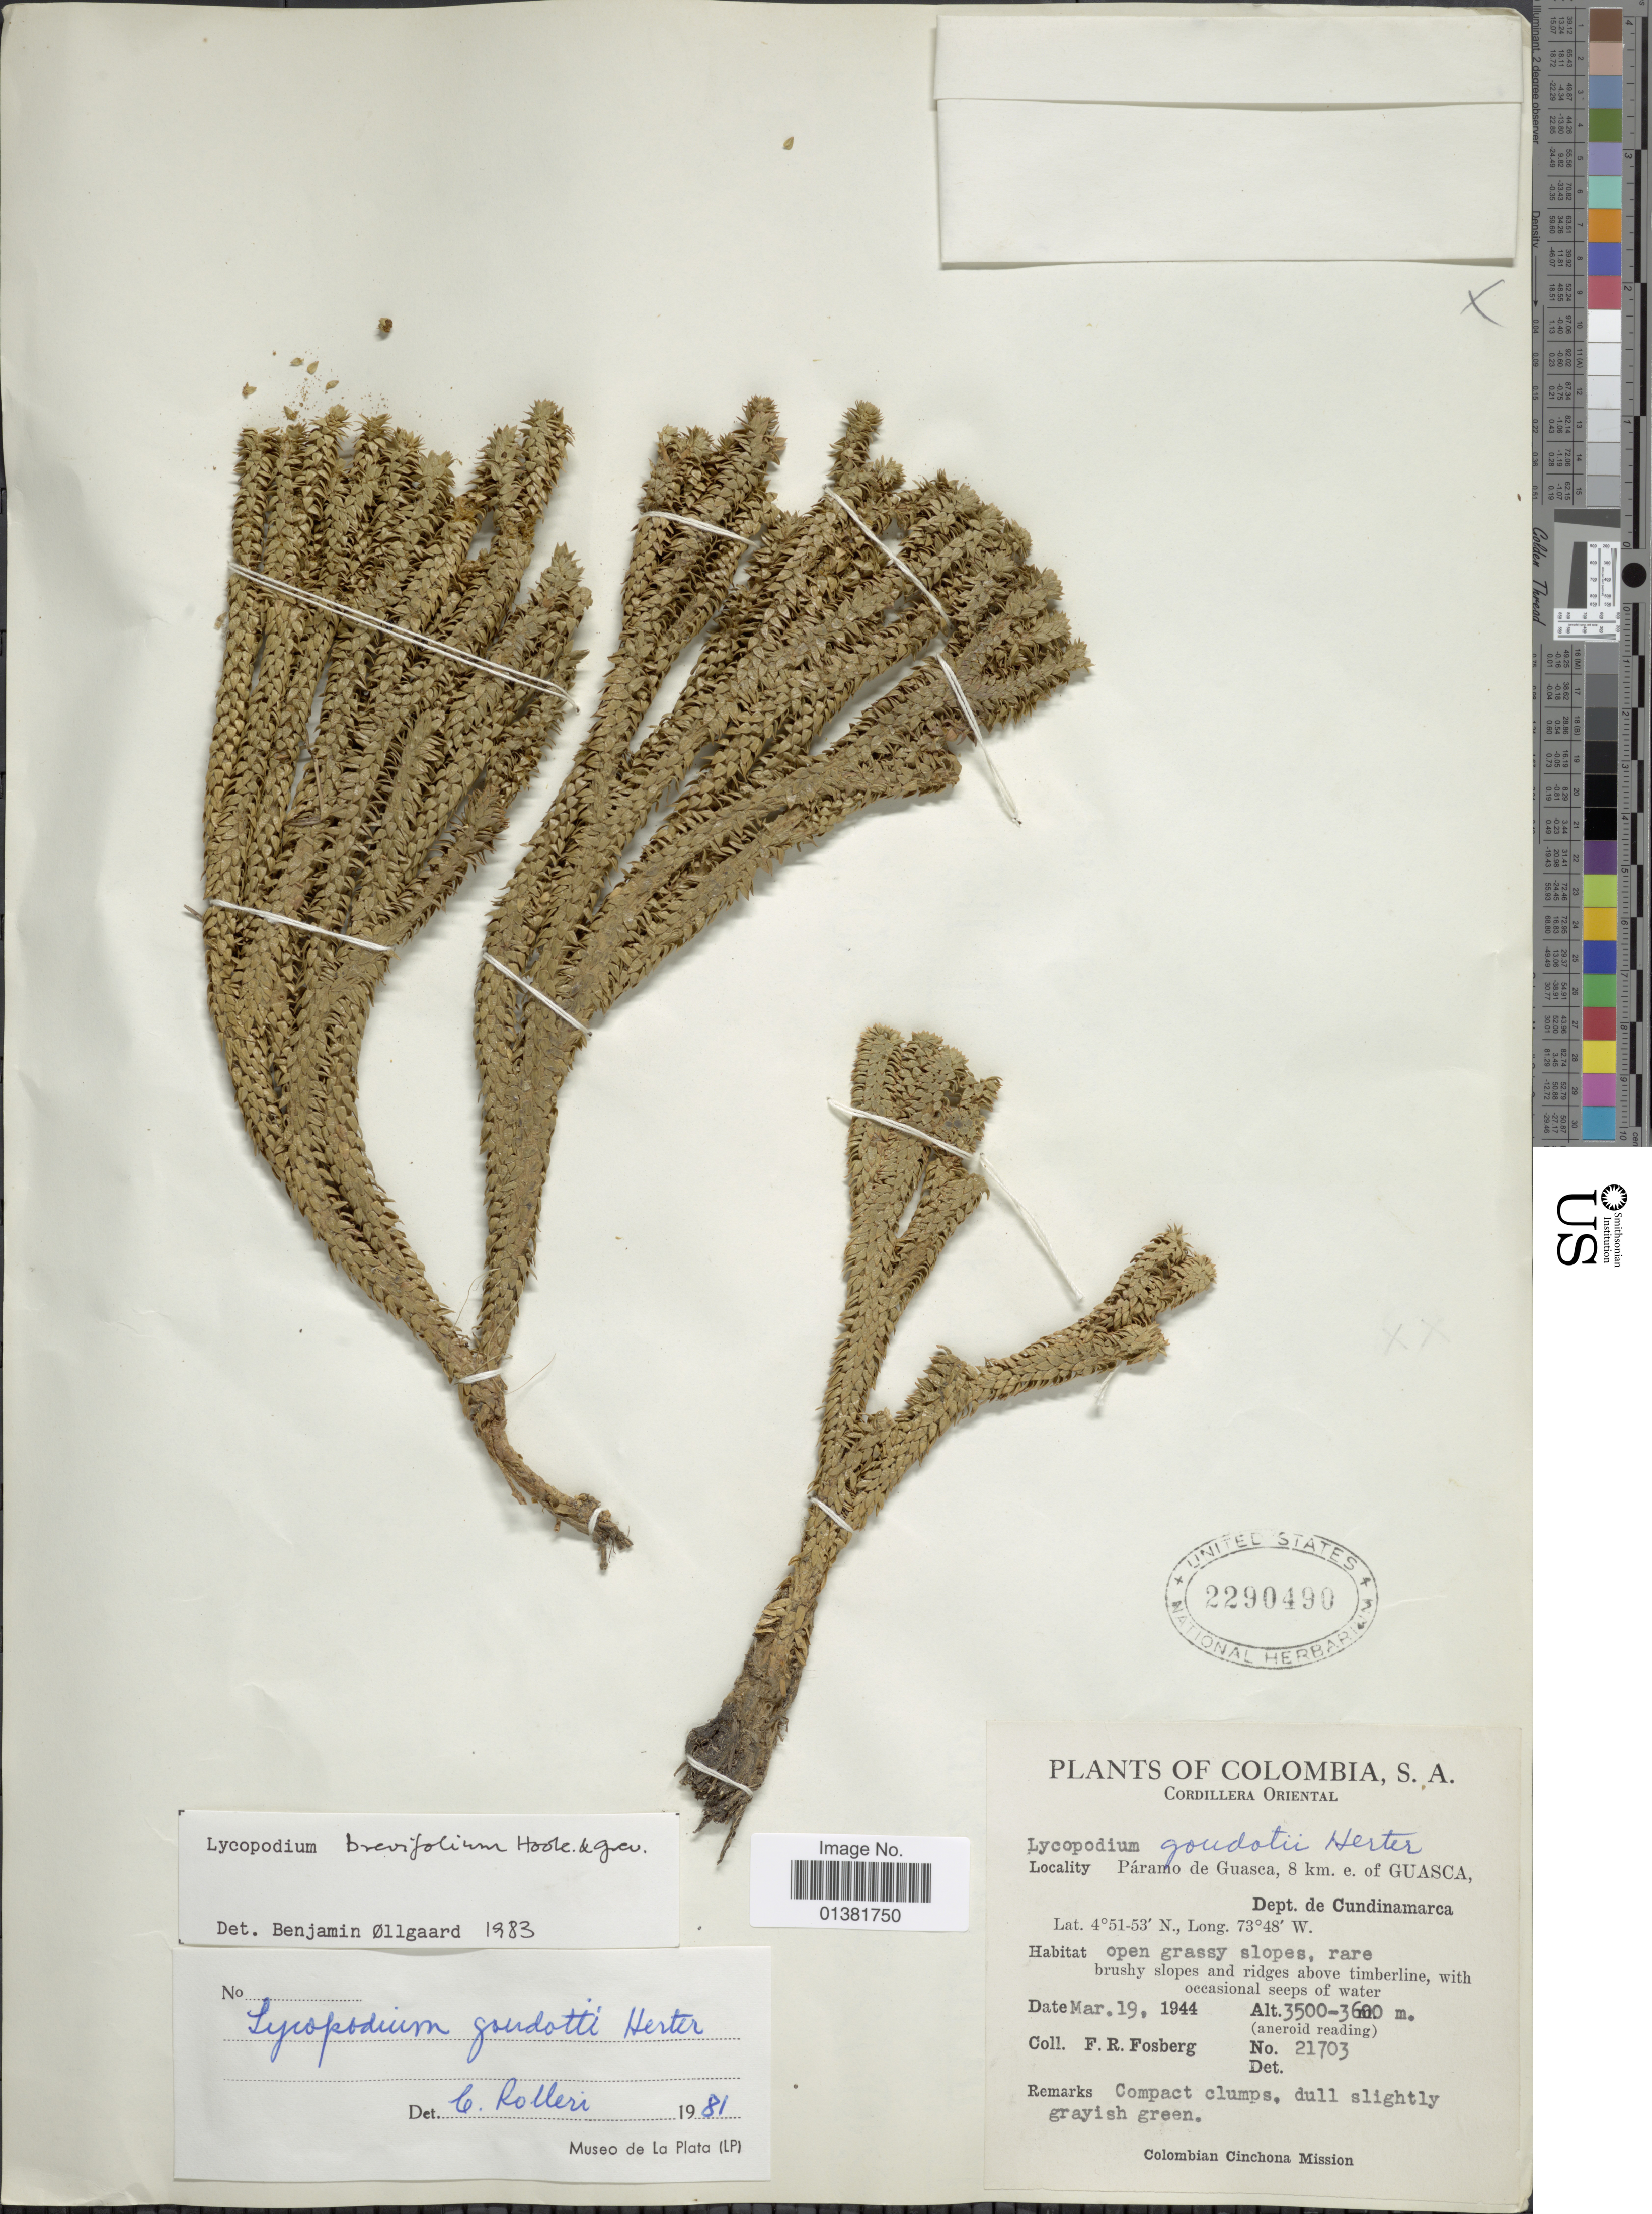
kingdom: Plantae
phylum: Tracheophyta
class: Lycopodiopsida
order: Lycopodiales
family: Lycopodiaceae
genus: Phlegmariurus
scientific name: Phlegmariurus brevifolius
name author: (Grev. & Hook.) B. Øllg.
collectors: F. R. Fosberg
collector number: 21703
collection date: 1944-03-19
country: Colombia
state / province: Cundinamarca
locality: Cordillera Oriental, Páramo de Guasca, 8 km. e. of Guasca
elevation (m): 3500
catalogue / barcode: US 2290490